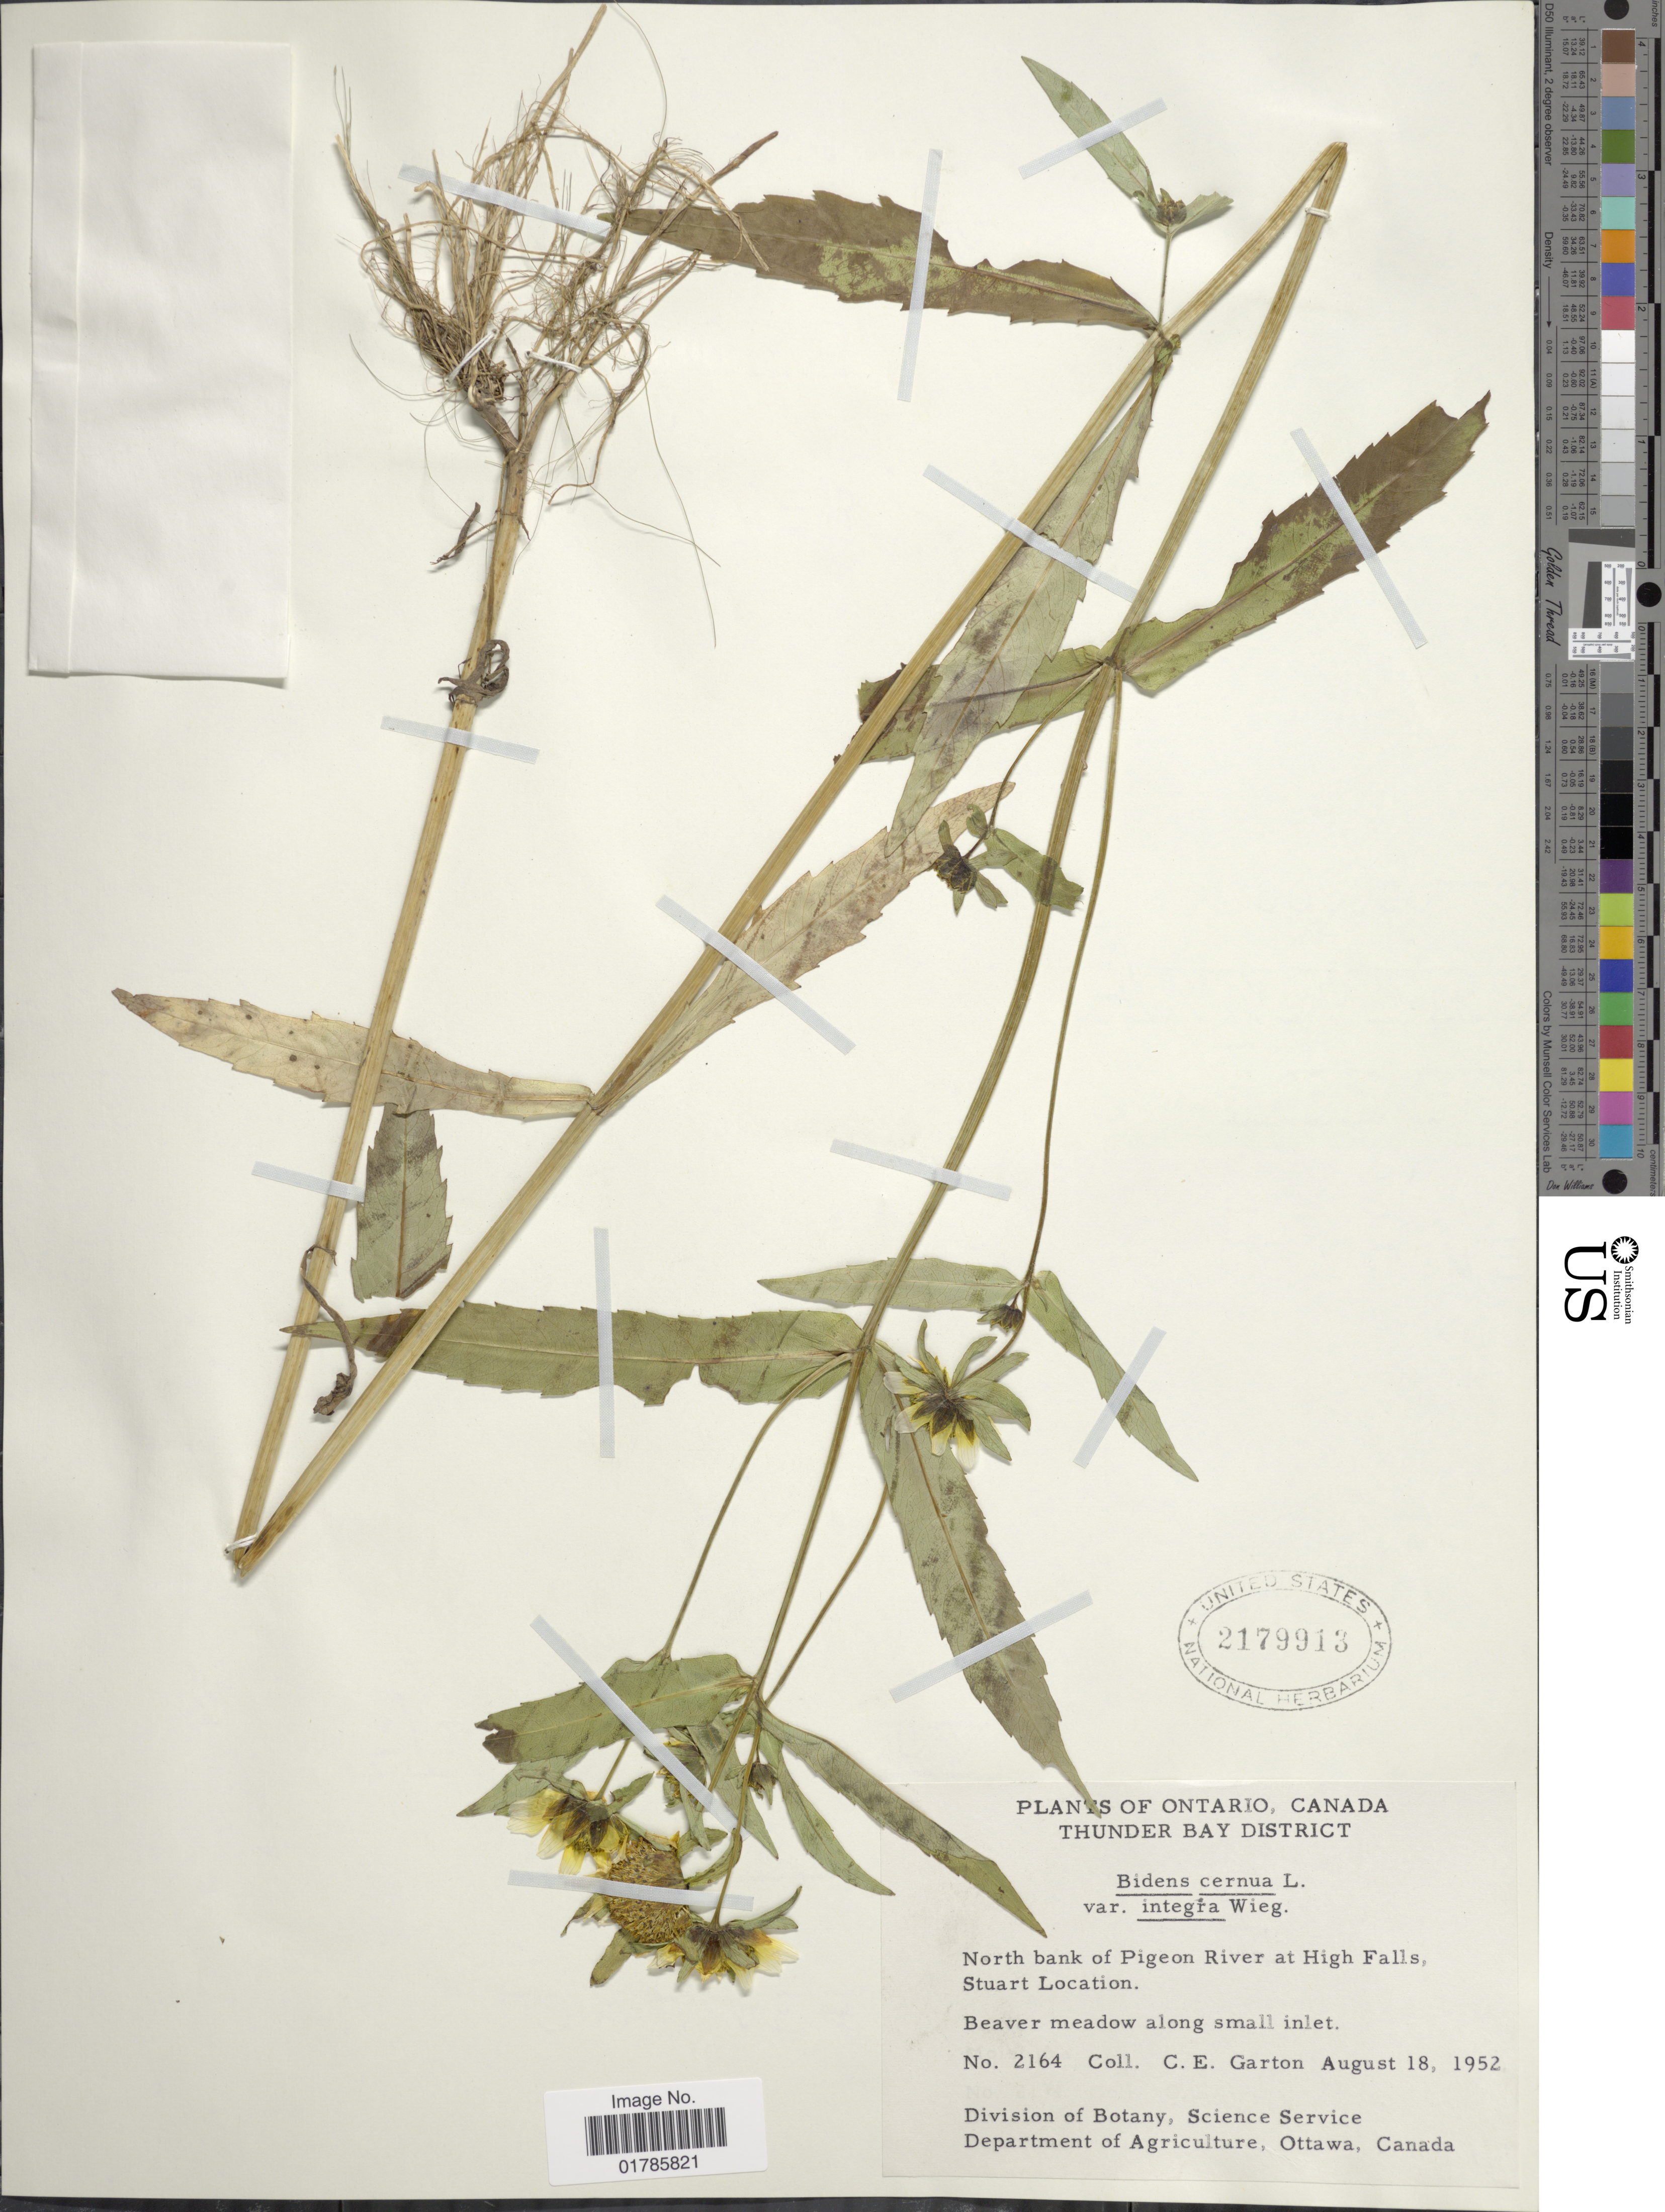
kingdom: Plantae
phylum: Tracheophyta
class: Magnoliopsida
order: Asterales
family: Asteraceae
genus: Bidens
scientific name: Bidens cernua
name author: L.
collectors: C. E. Garton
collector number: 2164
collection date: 1952-08-18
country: Canada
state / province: Ontario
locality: Thunder Bay District, North bank of Pigeon River at High Falls, Stuart Location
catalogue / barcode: US 2179913